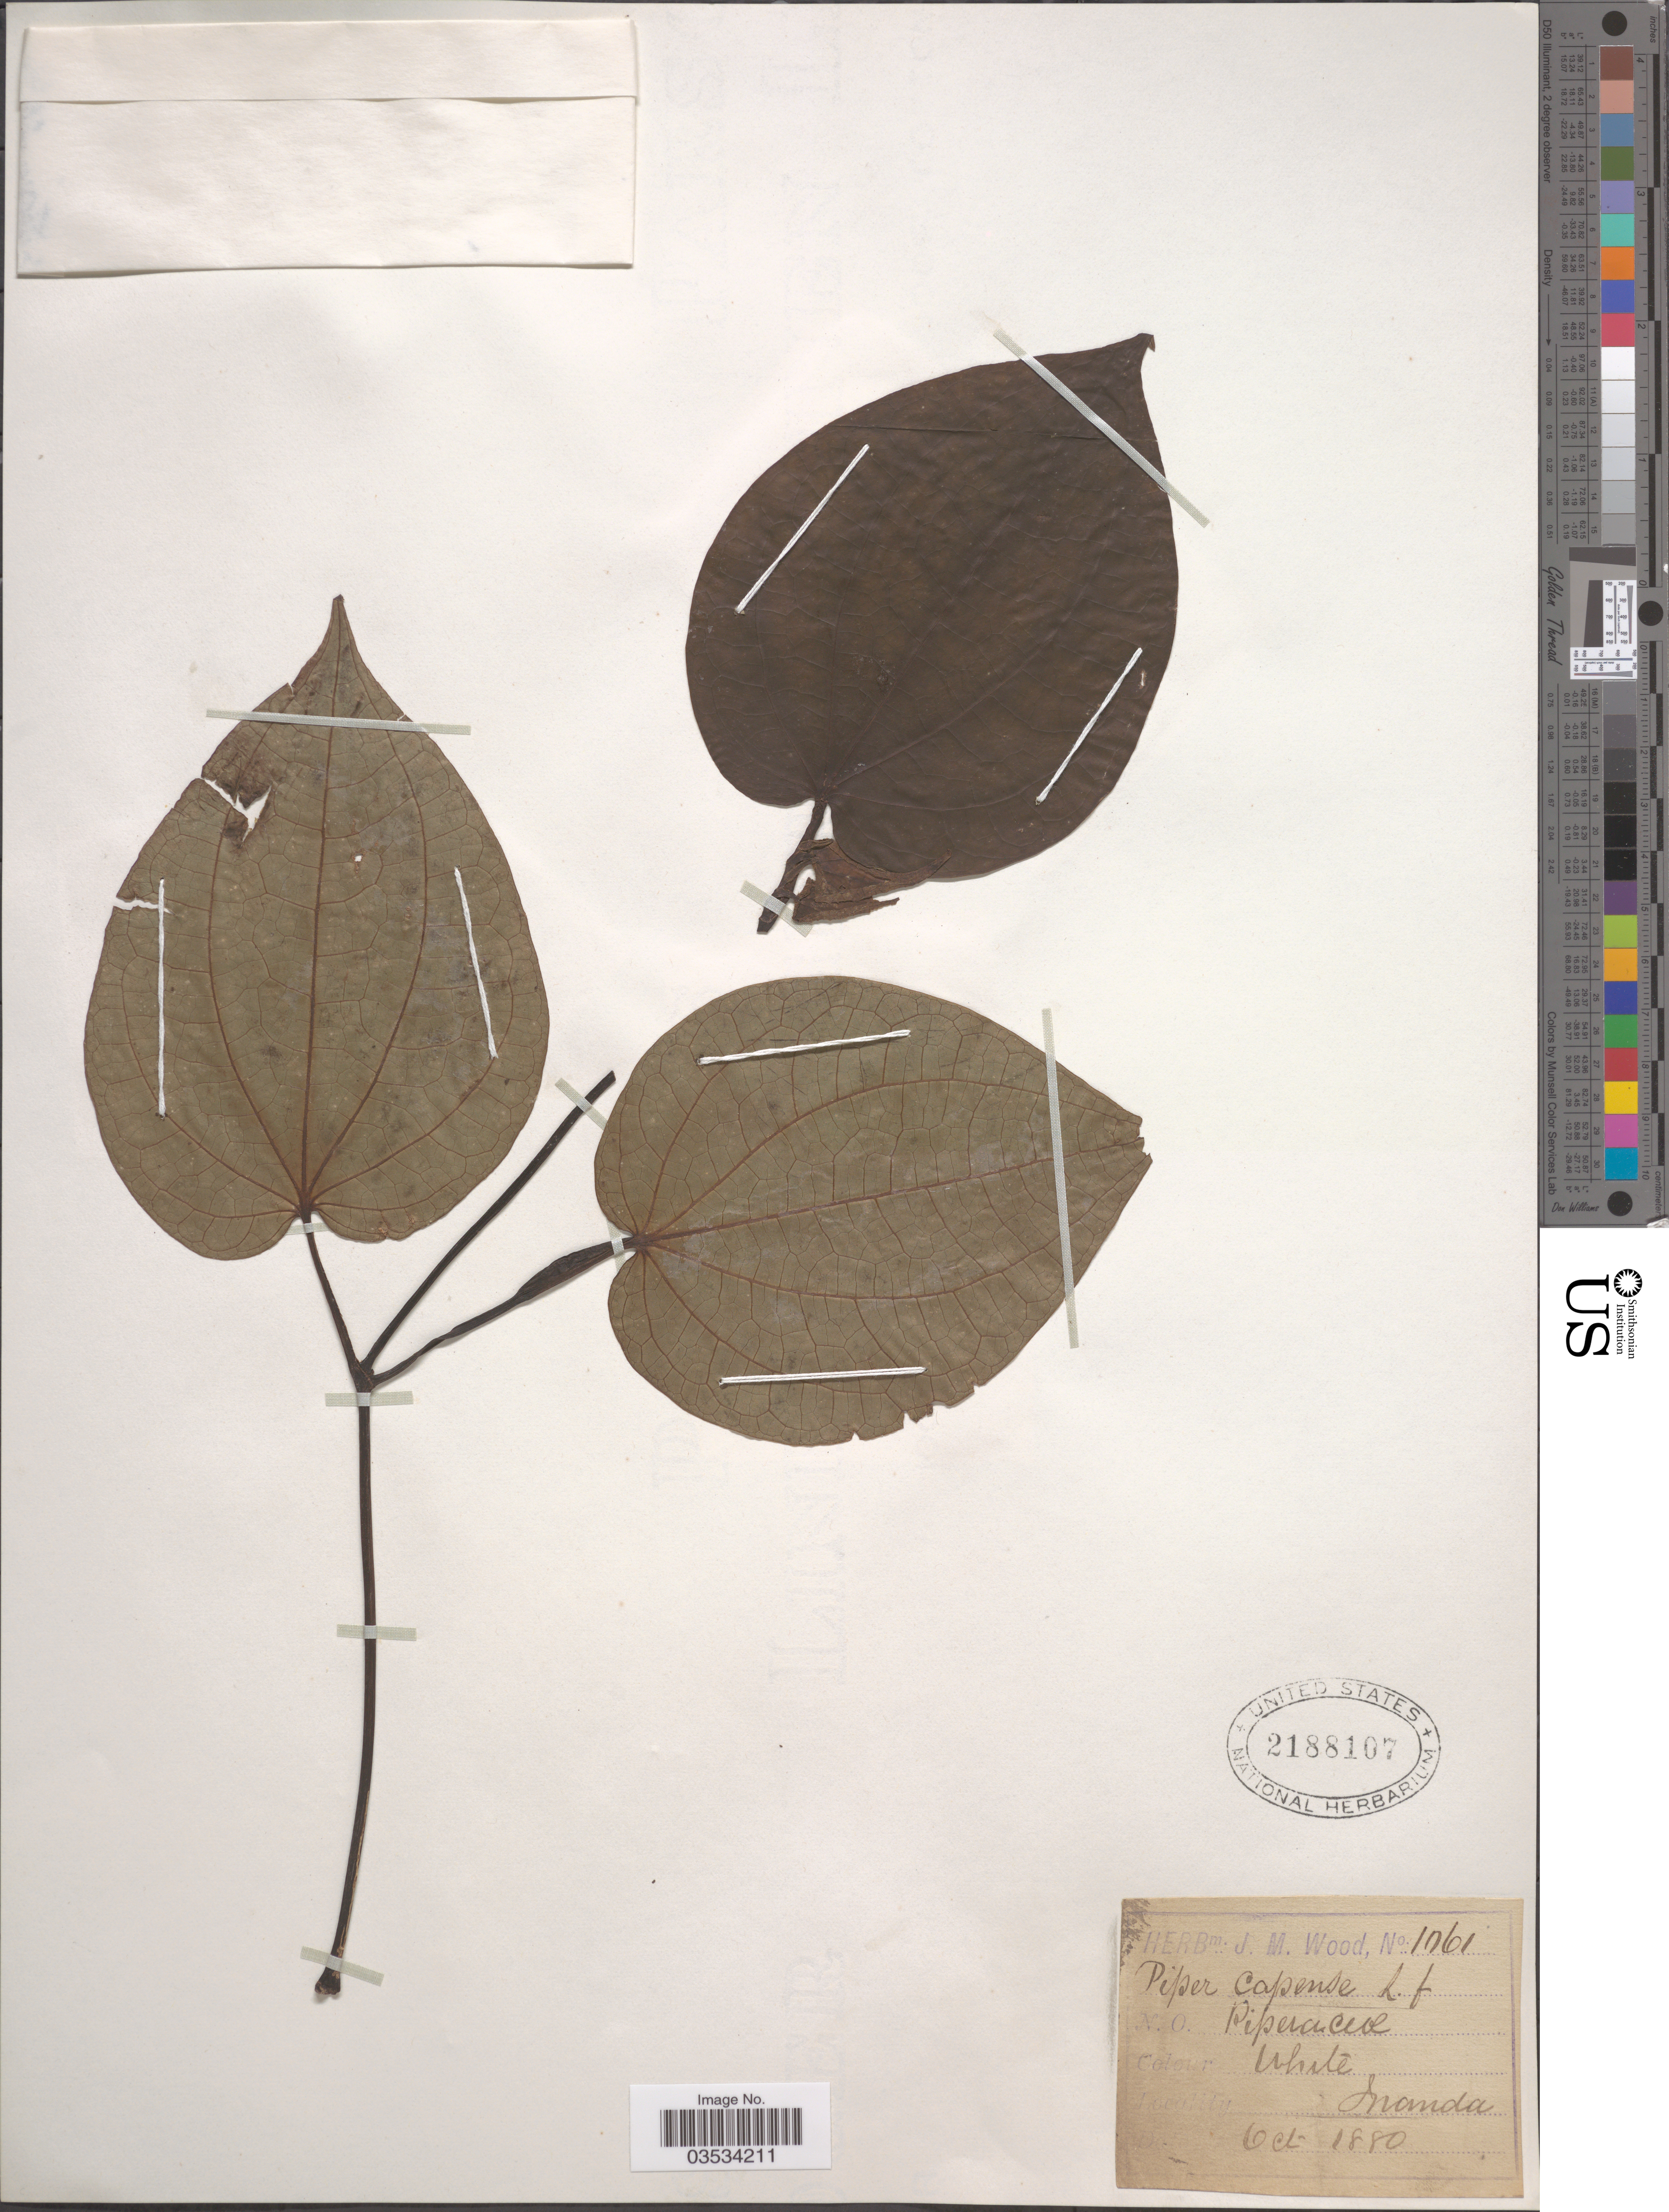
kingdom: Plantae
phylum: Tracheophyta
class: Magnoliopsida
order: Piperales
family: Piperaceae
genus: Piper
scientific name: Piper capense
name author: L. f.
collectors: ex herb. J. M. Wood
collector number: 1061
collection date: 1880-10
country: South Africa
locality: Inanda.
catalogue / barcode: US 2188107